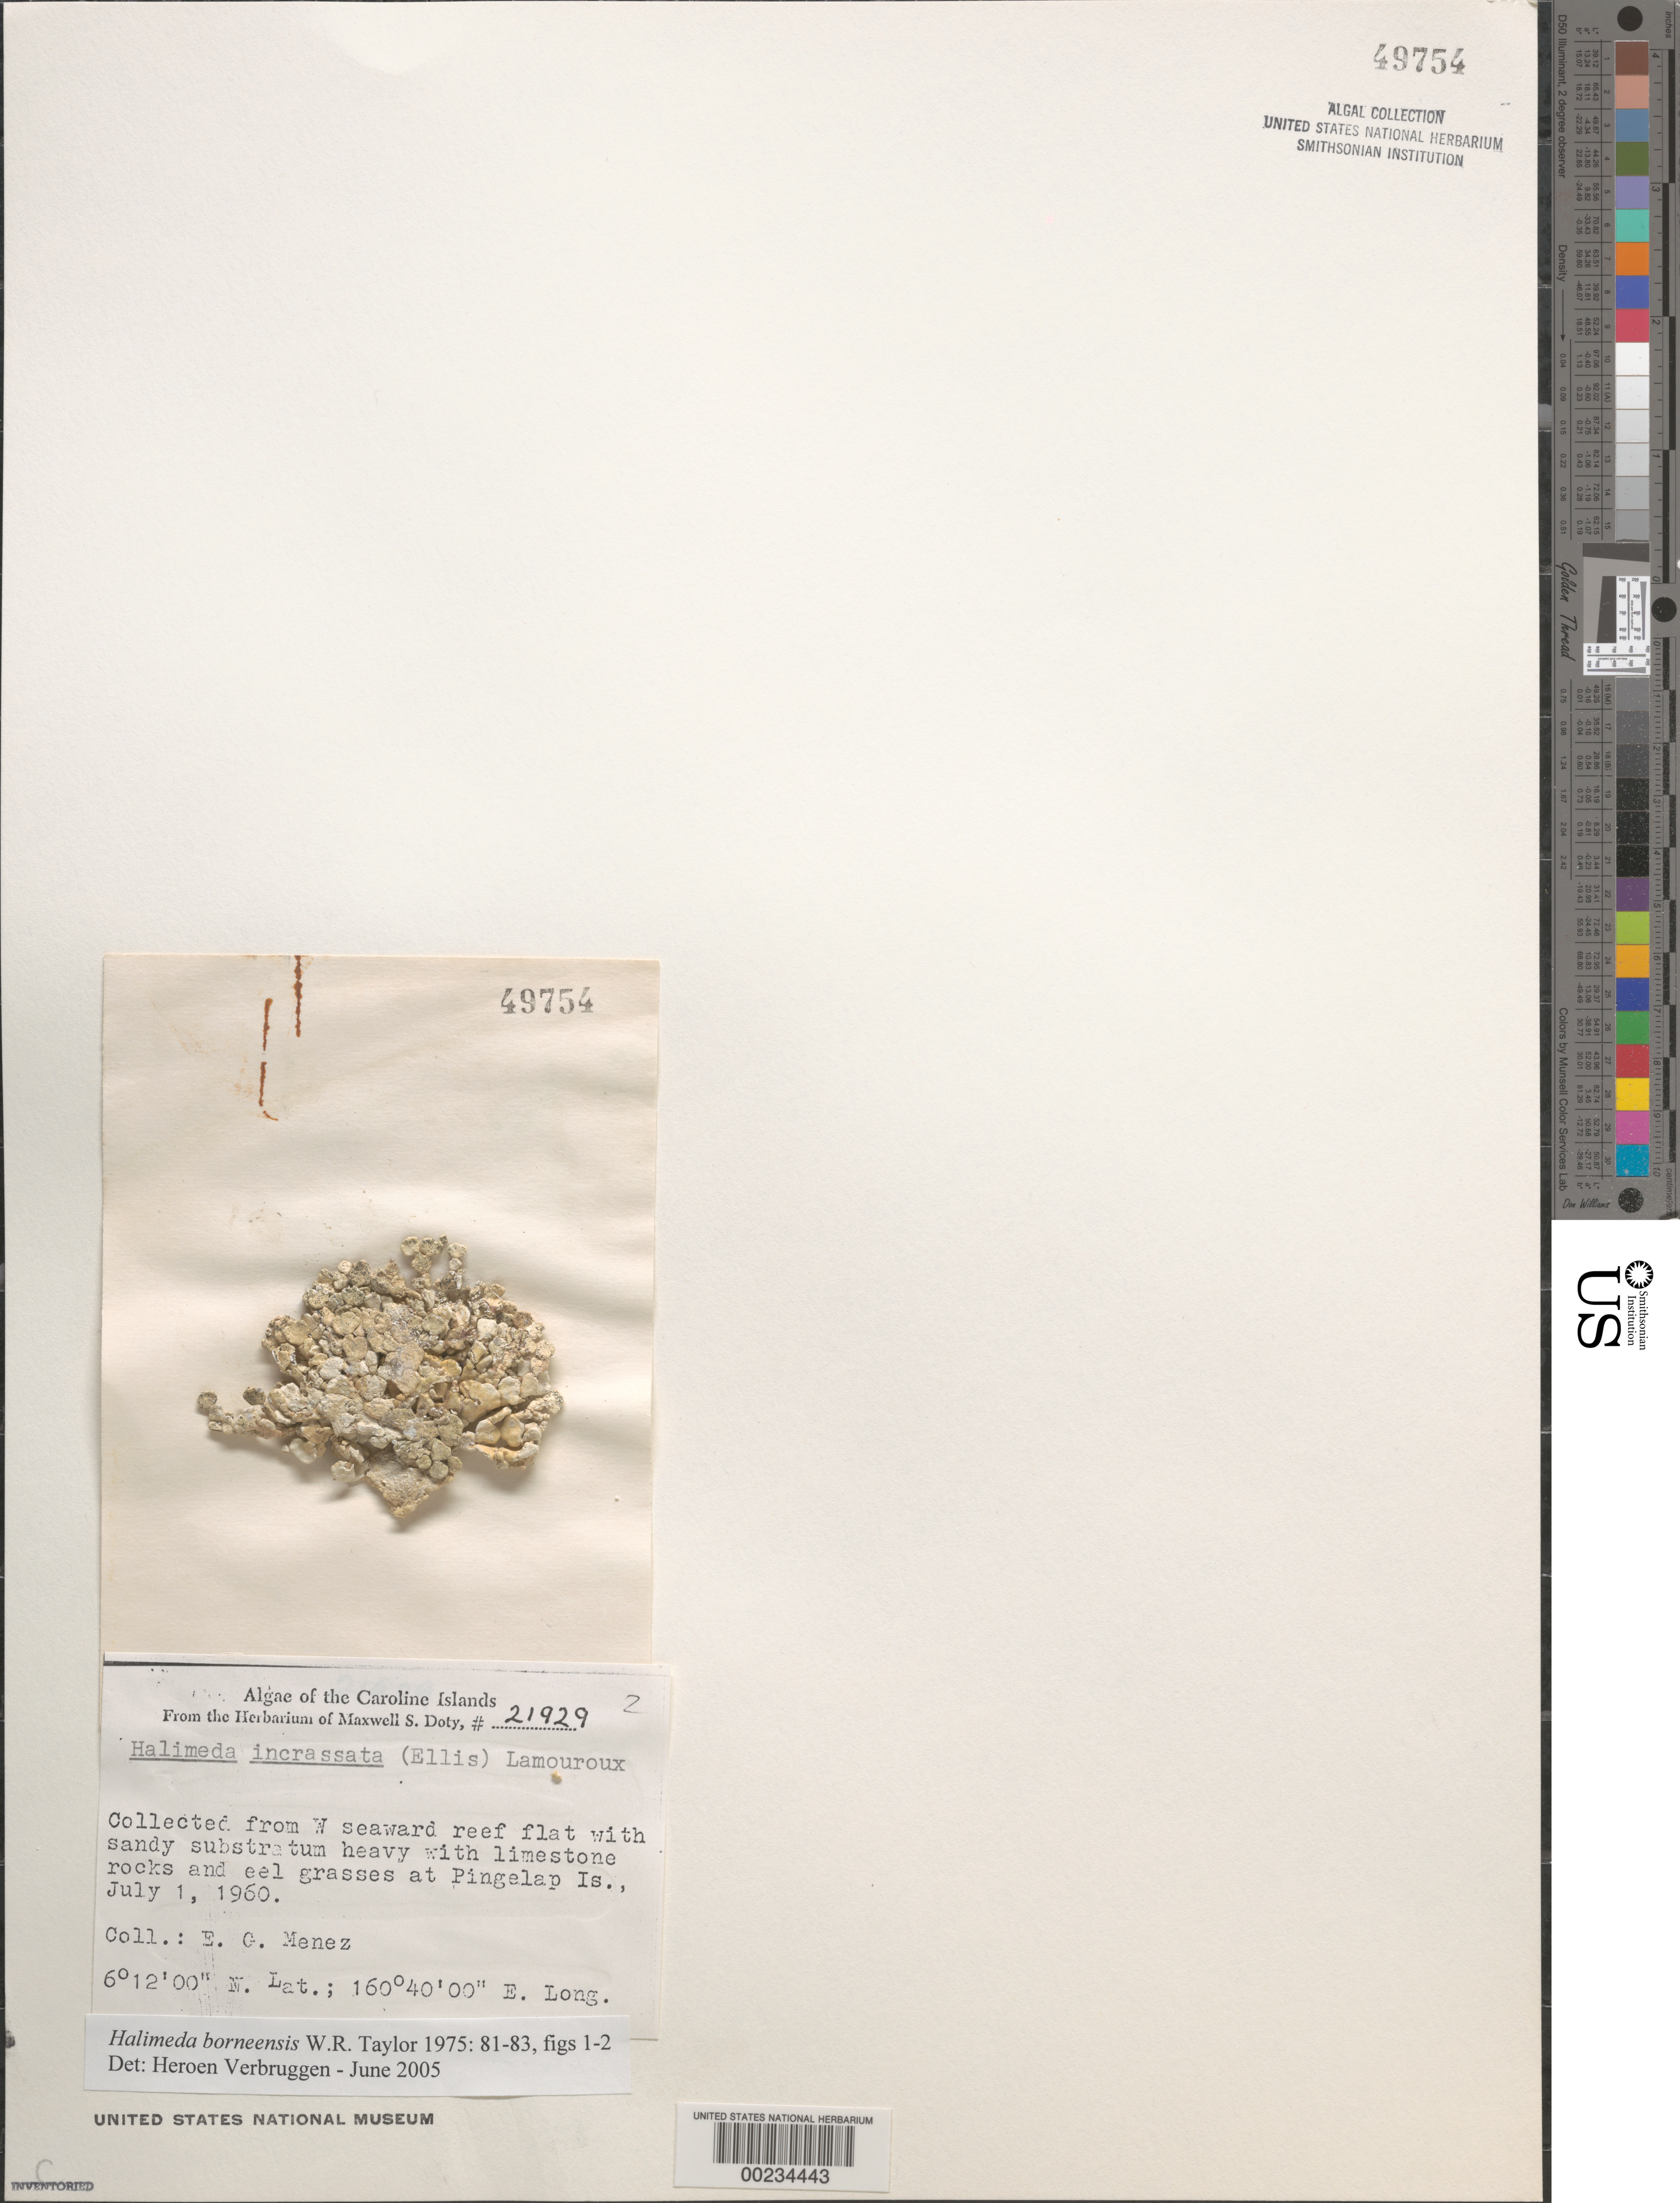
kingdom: Plantae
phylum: Chlorophyta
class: Ulvophyceae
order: Bryopsidales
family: Halimedaceae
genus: Halimeda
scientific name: Halimeda borneensis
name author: W.R. Taylor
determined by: Verbruggen, H.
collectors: Meñez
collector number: MSD 21929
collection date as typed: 01 Jul 1960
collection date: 1960-07-01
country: Micronesia, Federated States of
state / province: Pohnpei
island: Pingelap Atoll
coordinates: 6 12' 00" N, 160 40' 00" E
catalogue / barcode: US 49754